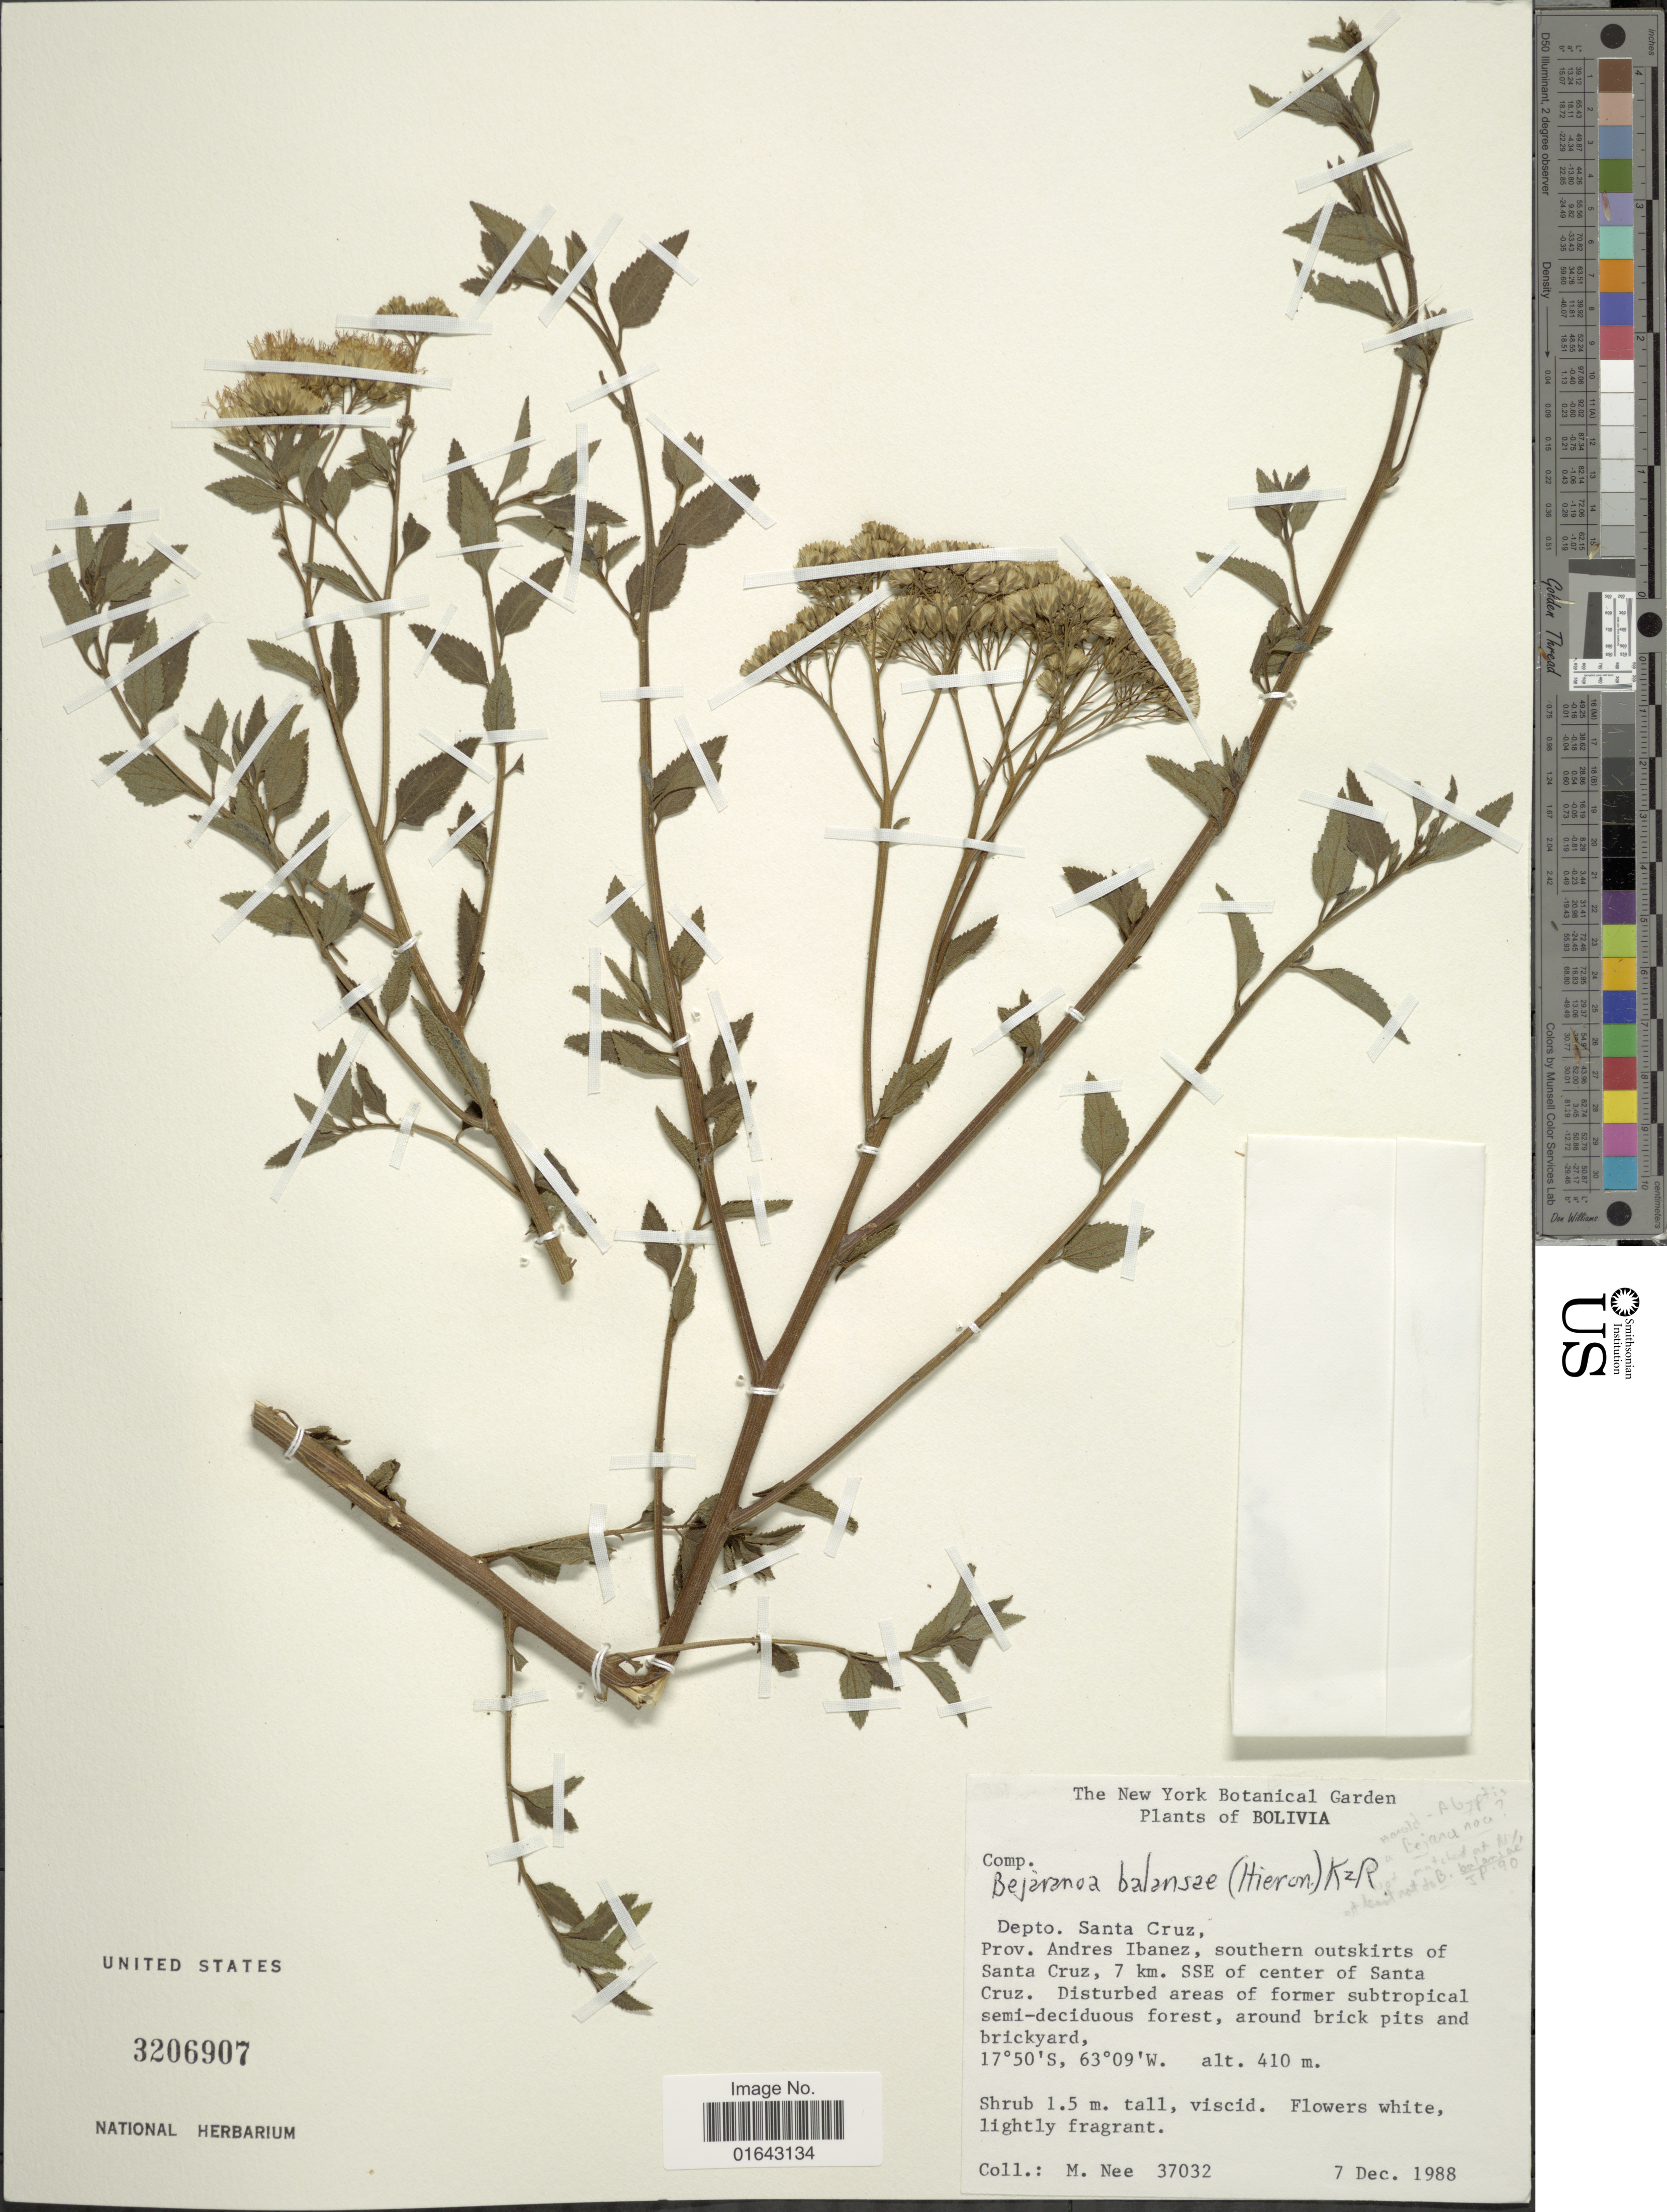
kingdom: Plantae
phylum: Tracheophyta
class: Magnoliopsida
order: Asterales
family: Asteraceae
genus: Bejaranoa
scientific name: Bejaranoa balansae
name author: (Hieron.) R.M. King & H. Rob.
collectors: M. Nee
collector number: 37032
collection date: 1988-12-07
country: Bolivia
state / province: Santa Cruz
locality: Depto. Santa Cruz. Prov. Andres Ibanez, southern outskirts of Santa Cruz, 7 km. SSE of center of Santa Cruz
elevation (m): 410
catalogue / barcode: US 3206907